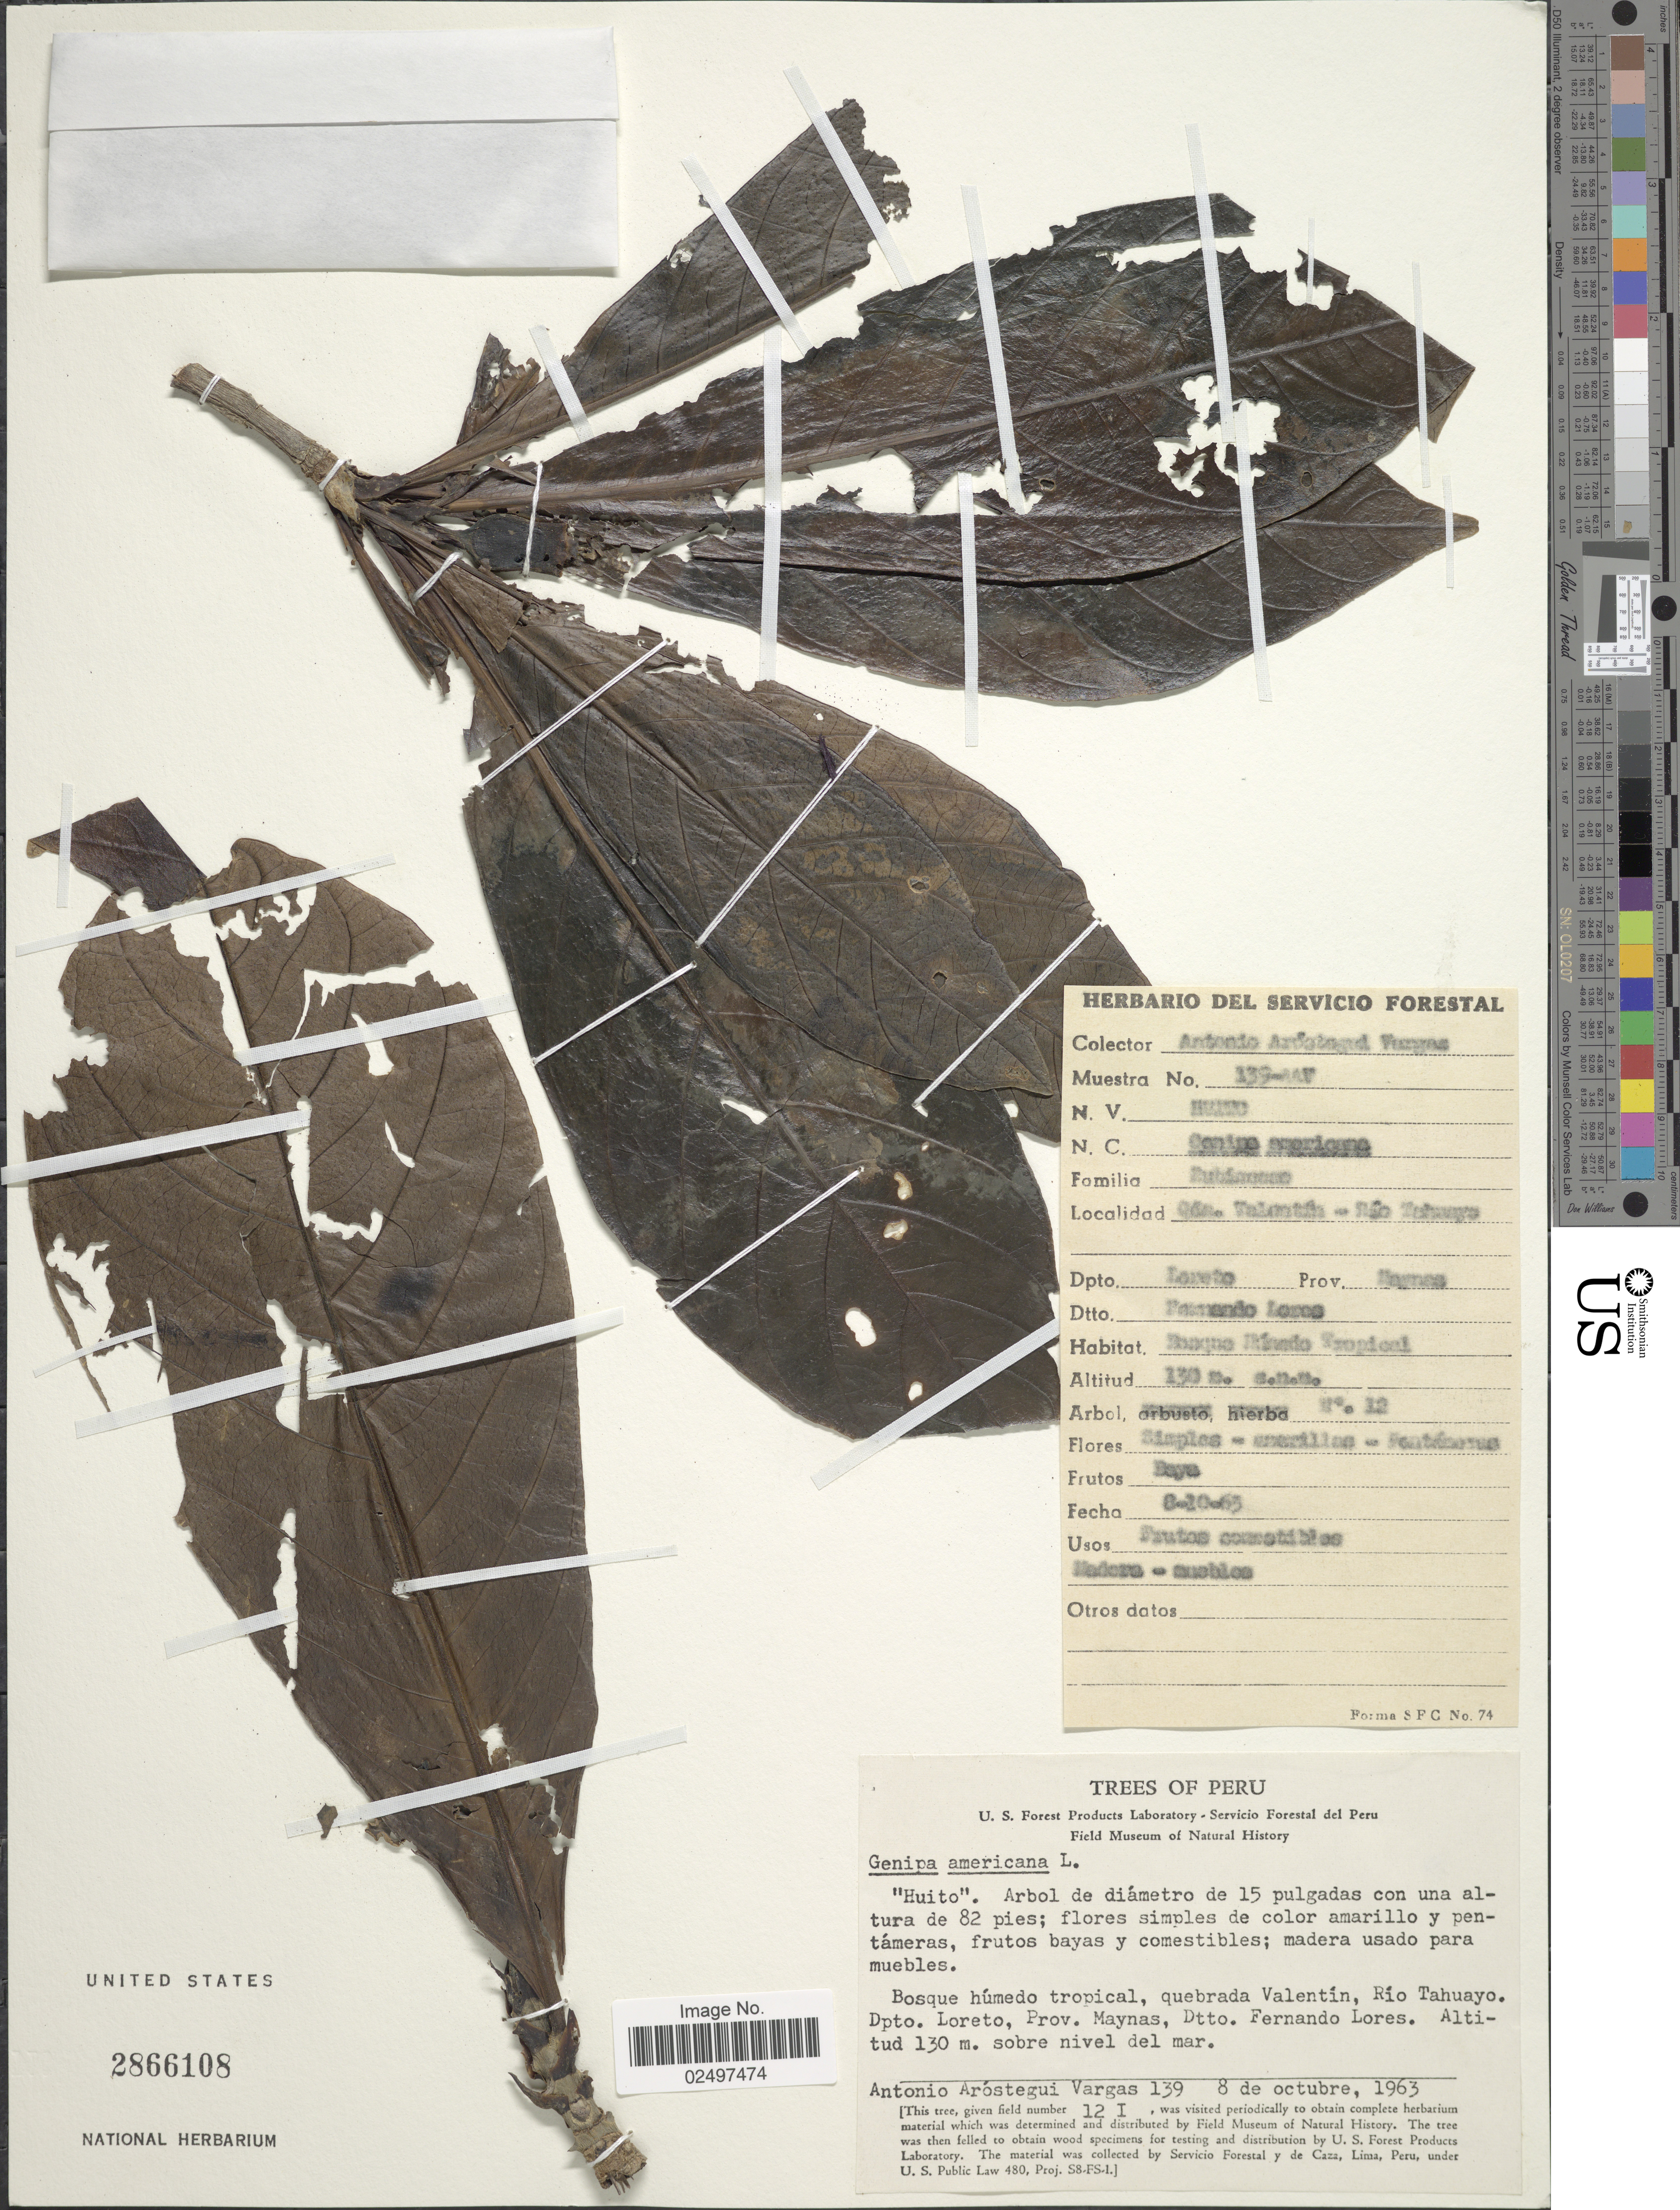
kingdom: Plantae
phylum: Tracheophyta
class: Magnoliopsida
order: Gentianales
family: Rubiaceae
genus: Genipa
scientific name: Genipa americana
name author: L.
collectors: A. Vargas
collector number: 139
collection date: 1963-10-08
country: Peru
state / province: Loreto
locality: Bosque humedo tropical, quebrada Valentin, Rio Tahuayo. Dpto. Loreto. Prov. Maynas, Dtto. Fernando Lores.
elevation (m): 130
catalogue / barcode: US 2866108